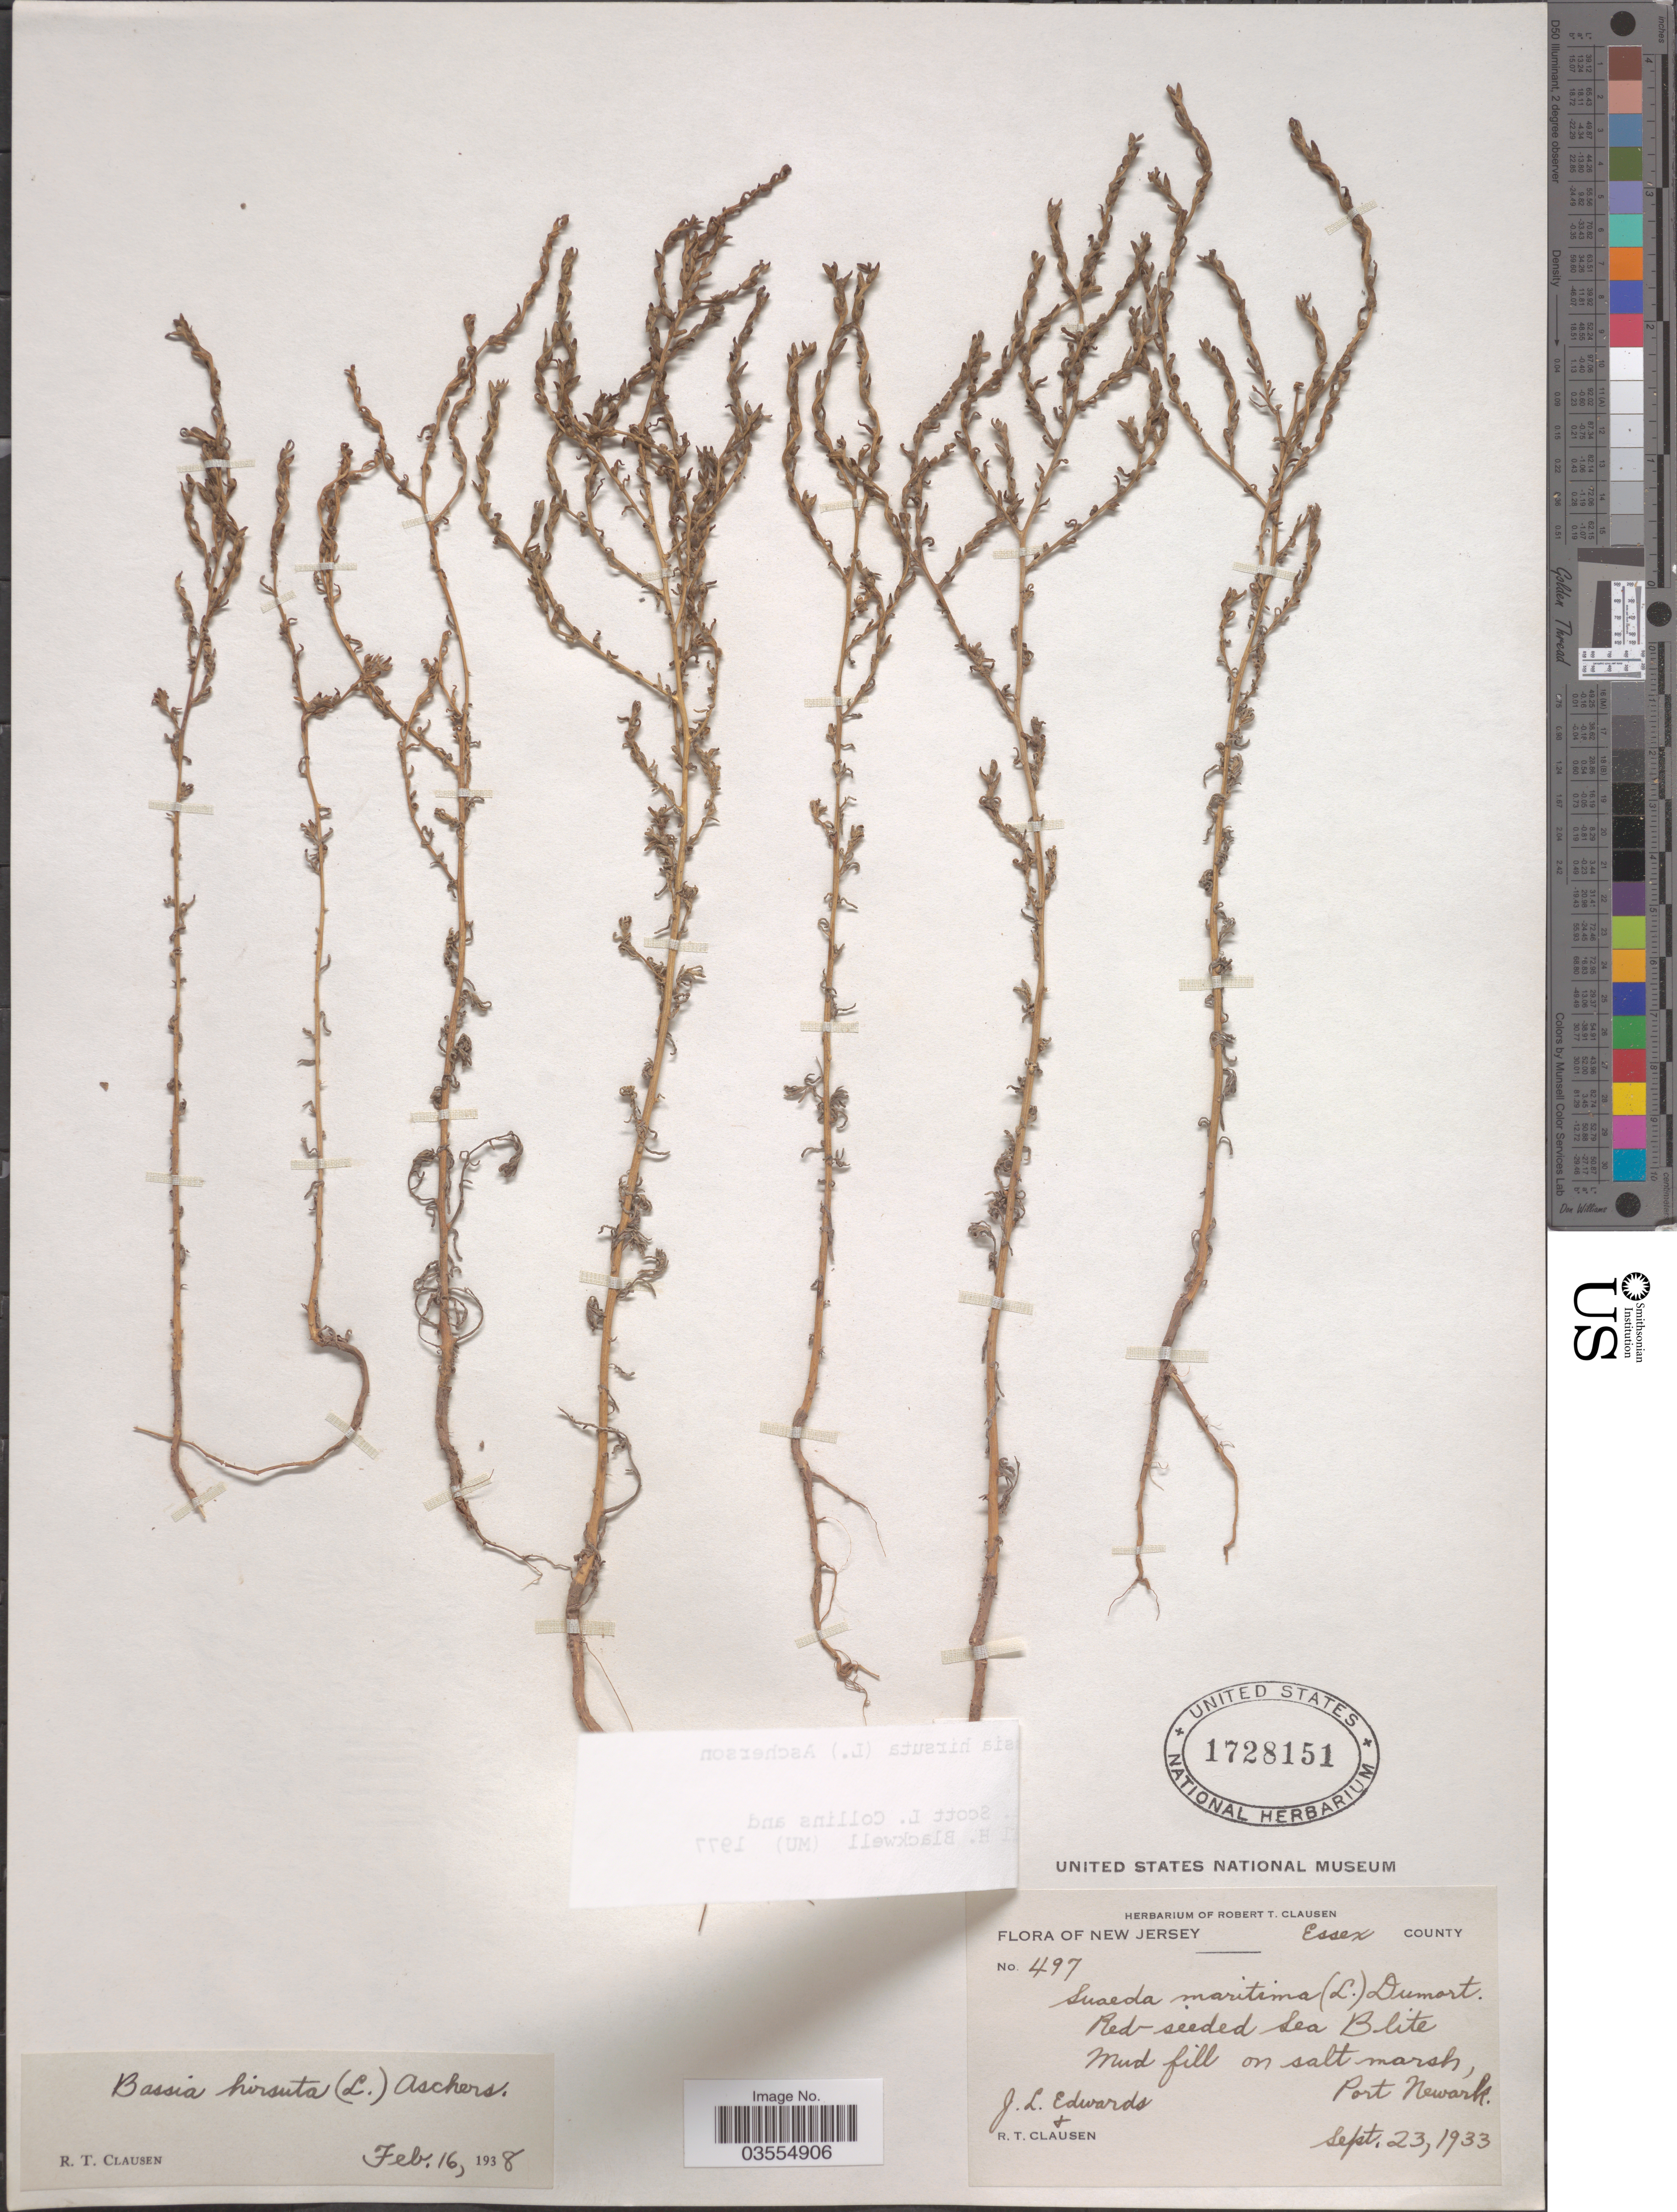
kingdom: Plantae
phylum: Tracheophyta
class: Magnoliopsida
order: Caryophyllales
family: Amaranthaceae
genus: Spirobassia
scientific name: Spirobassia hirsuta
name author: (L.) Freitag & G. Kadereit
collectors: J. Edwards & R. T. Clausen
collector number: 497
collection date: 1933-09-23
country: United States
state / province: New Jersey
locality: Essex County. Port Newark.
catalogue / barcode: US 1728151